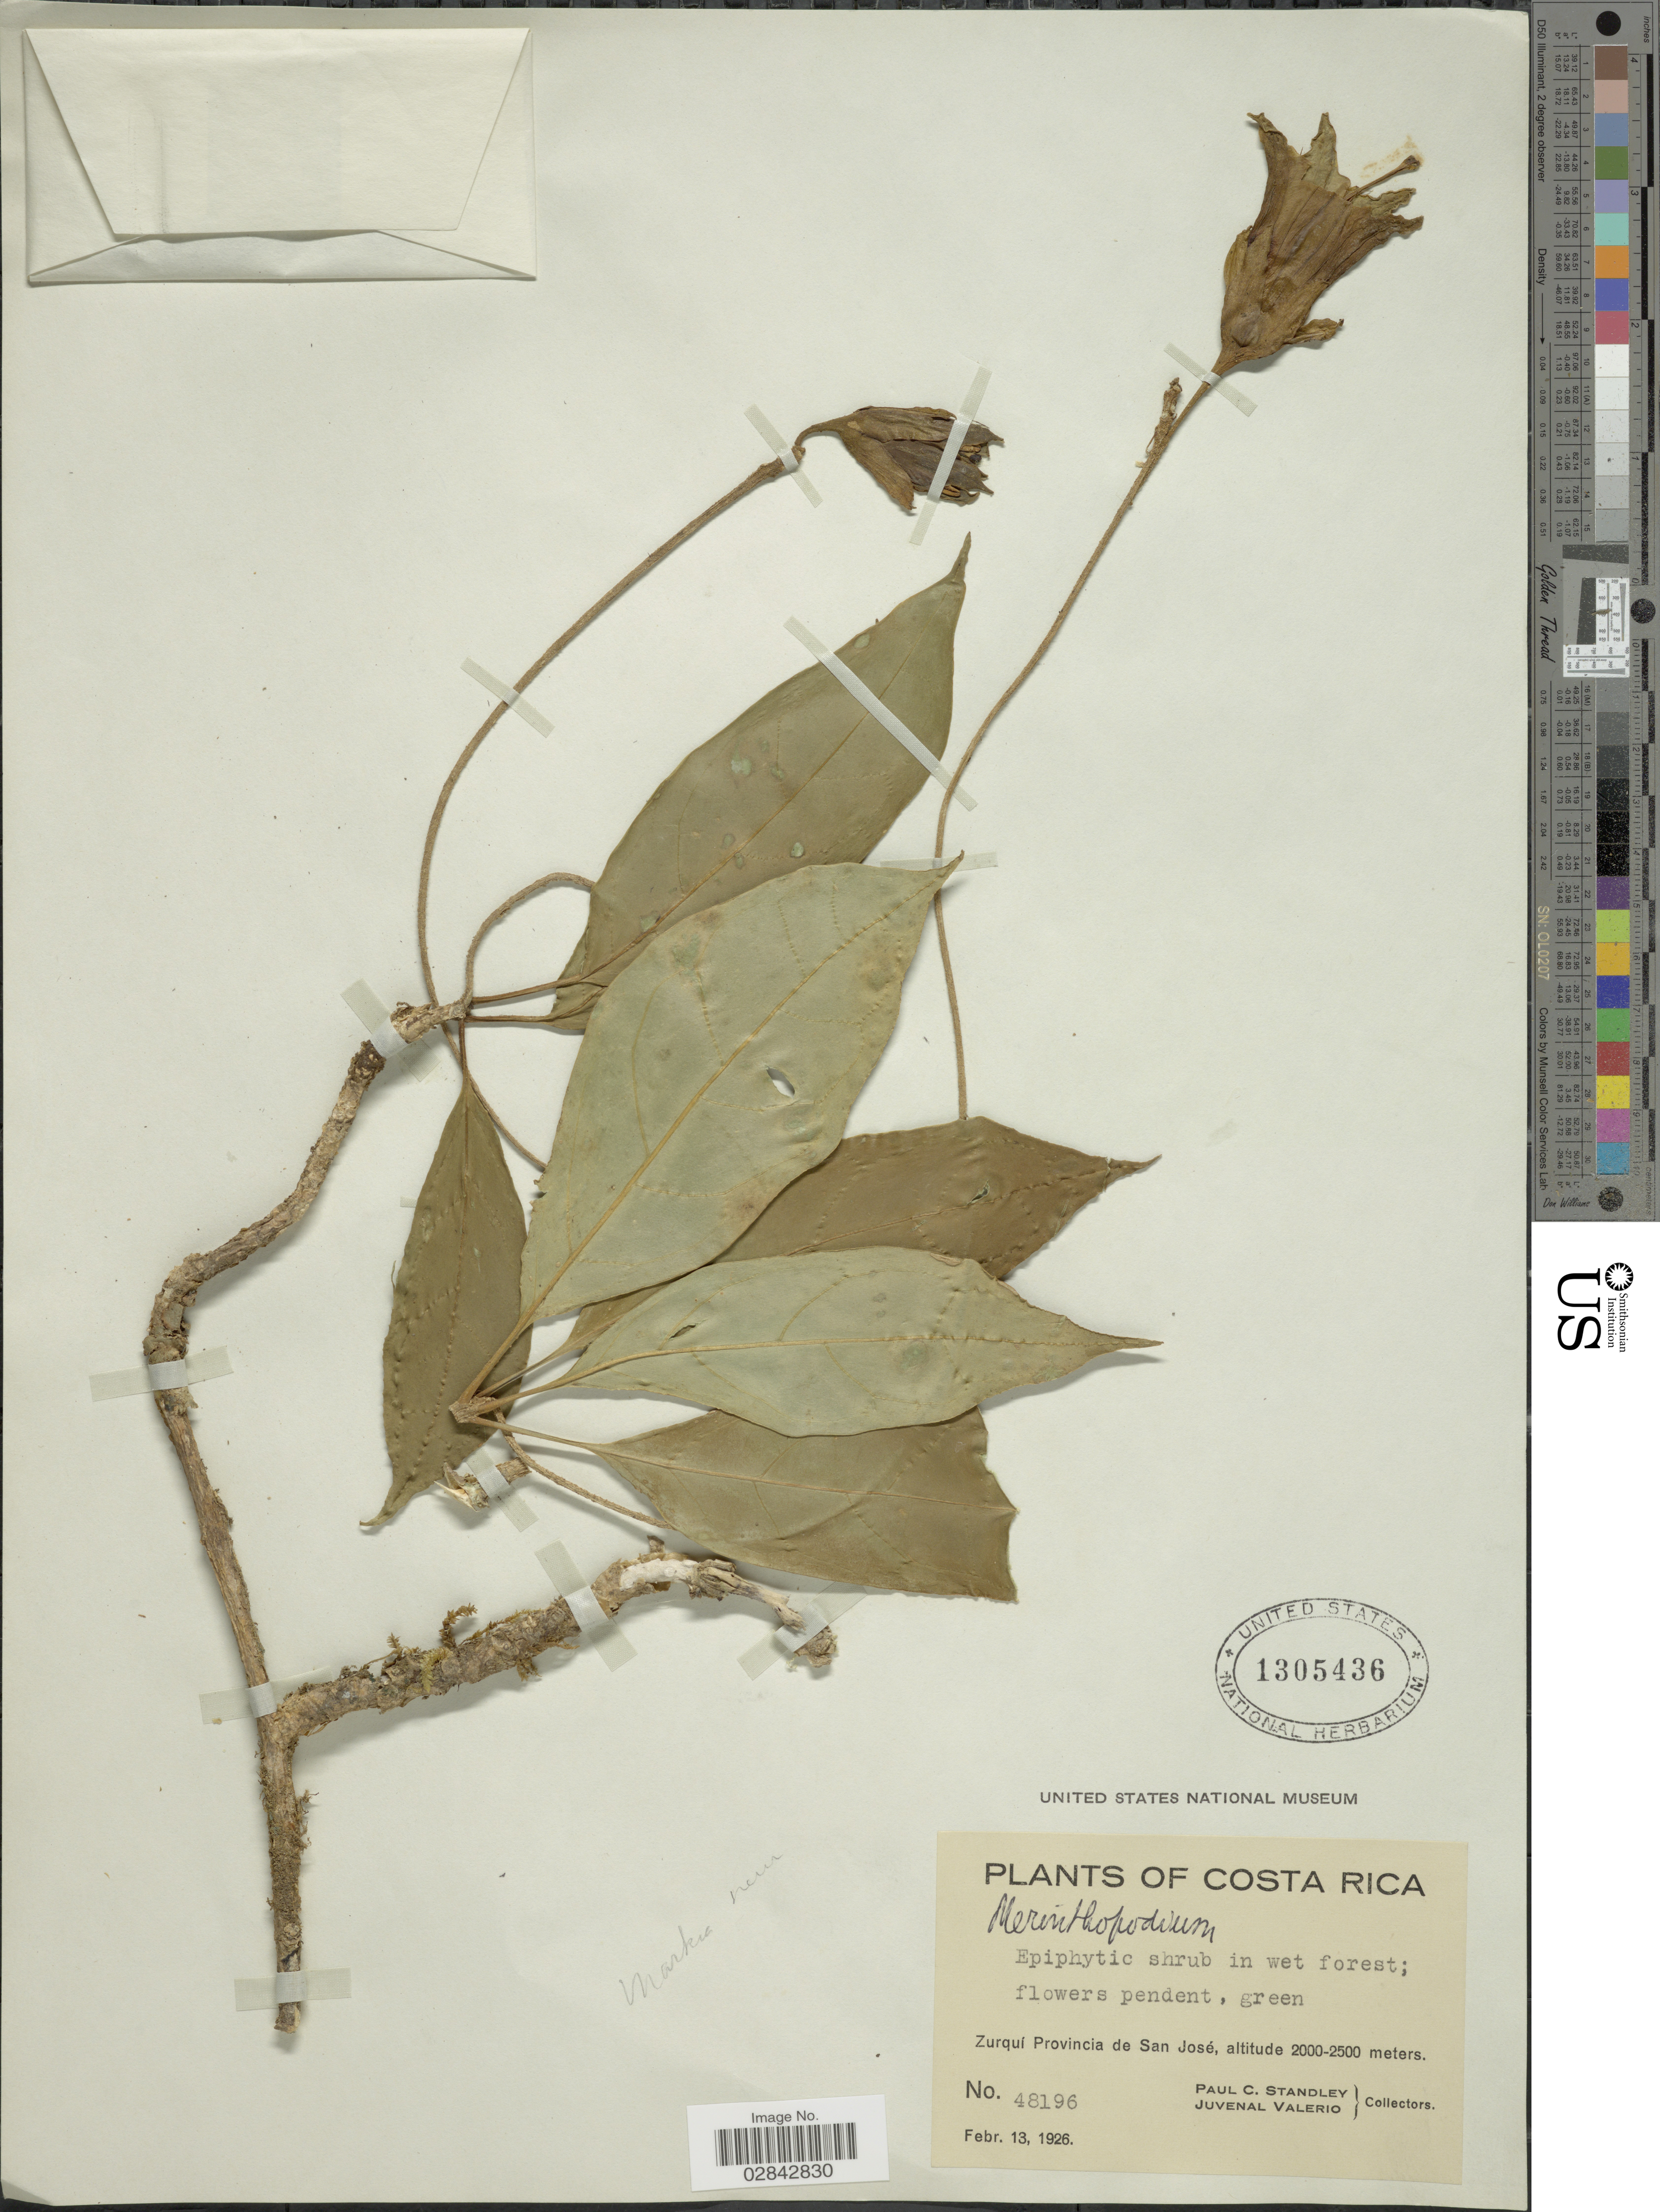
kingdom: Plantae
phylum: Tracheophyta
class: Magnoliopsida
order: Solanales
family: Solanaceae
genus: Markea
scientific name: Markea neurantha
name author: Hemsl.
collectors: P. C. Standley & J. Valerio R.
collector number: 48196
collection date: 1926-02-13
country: Costa Rica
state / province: San José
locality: Zurqui Provincia de San José.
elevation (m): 2000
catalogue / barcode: US 1305436